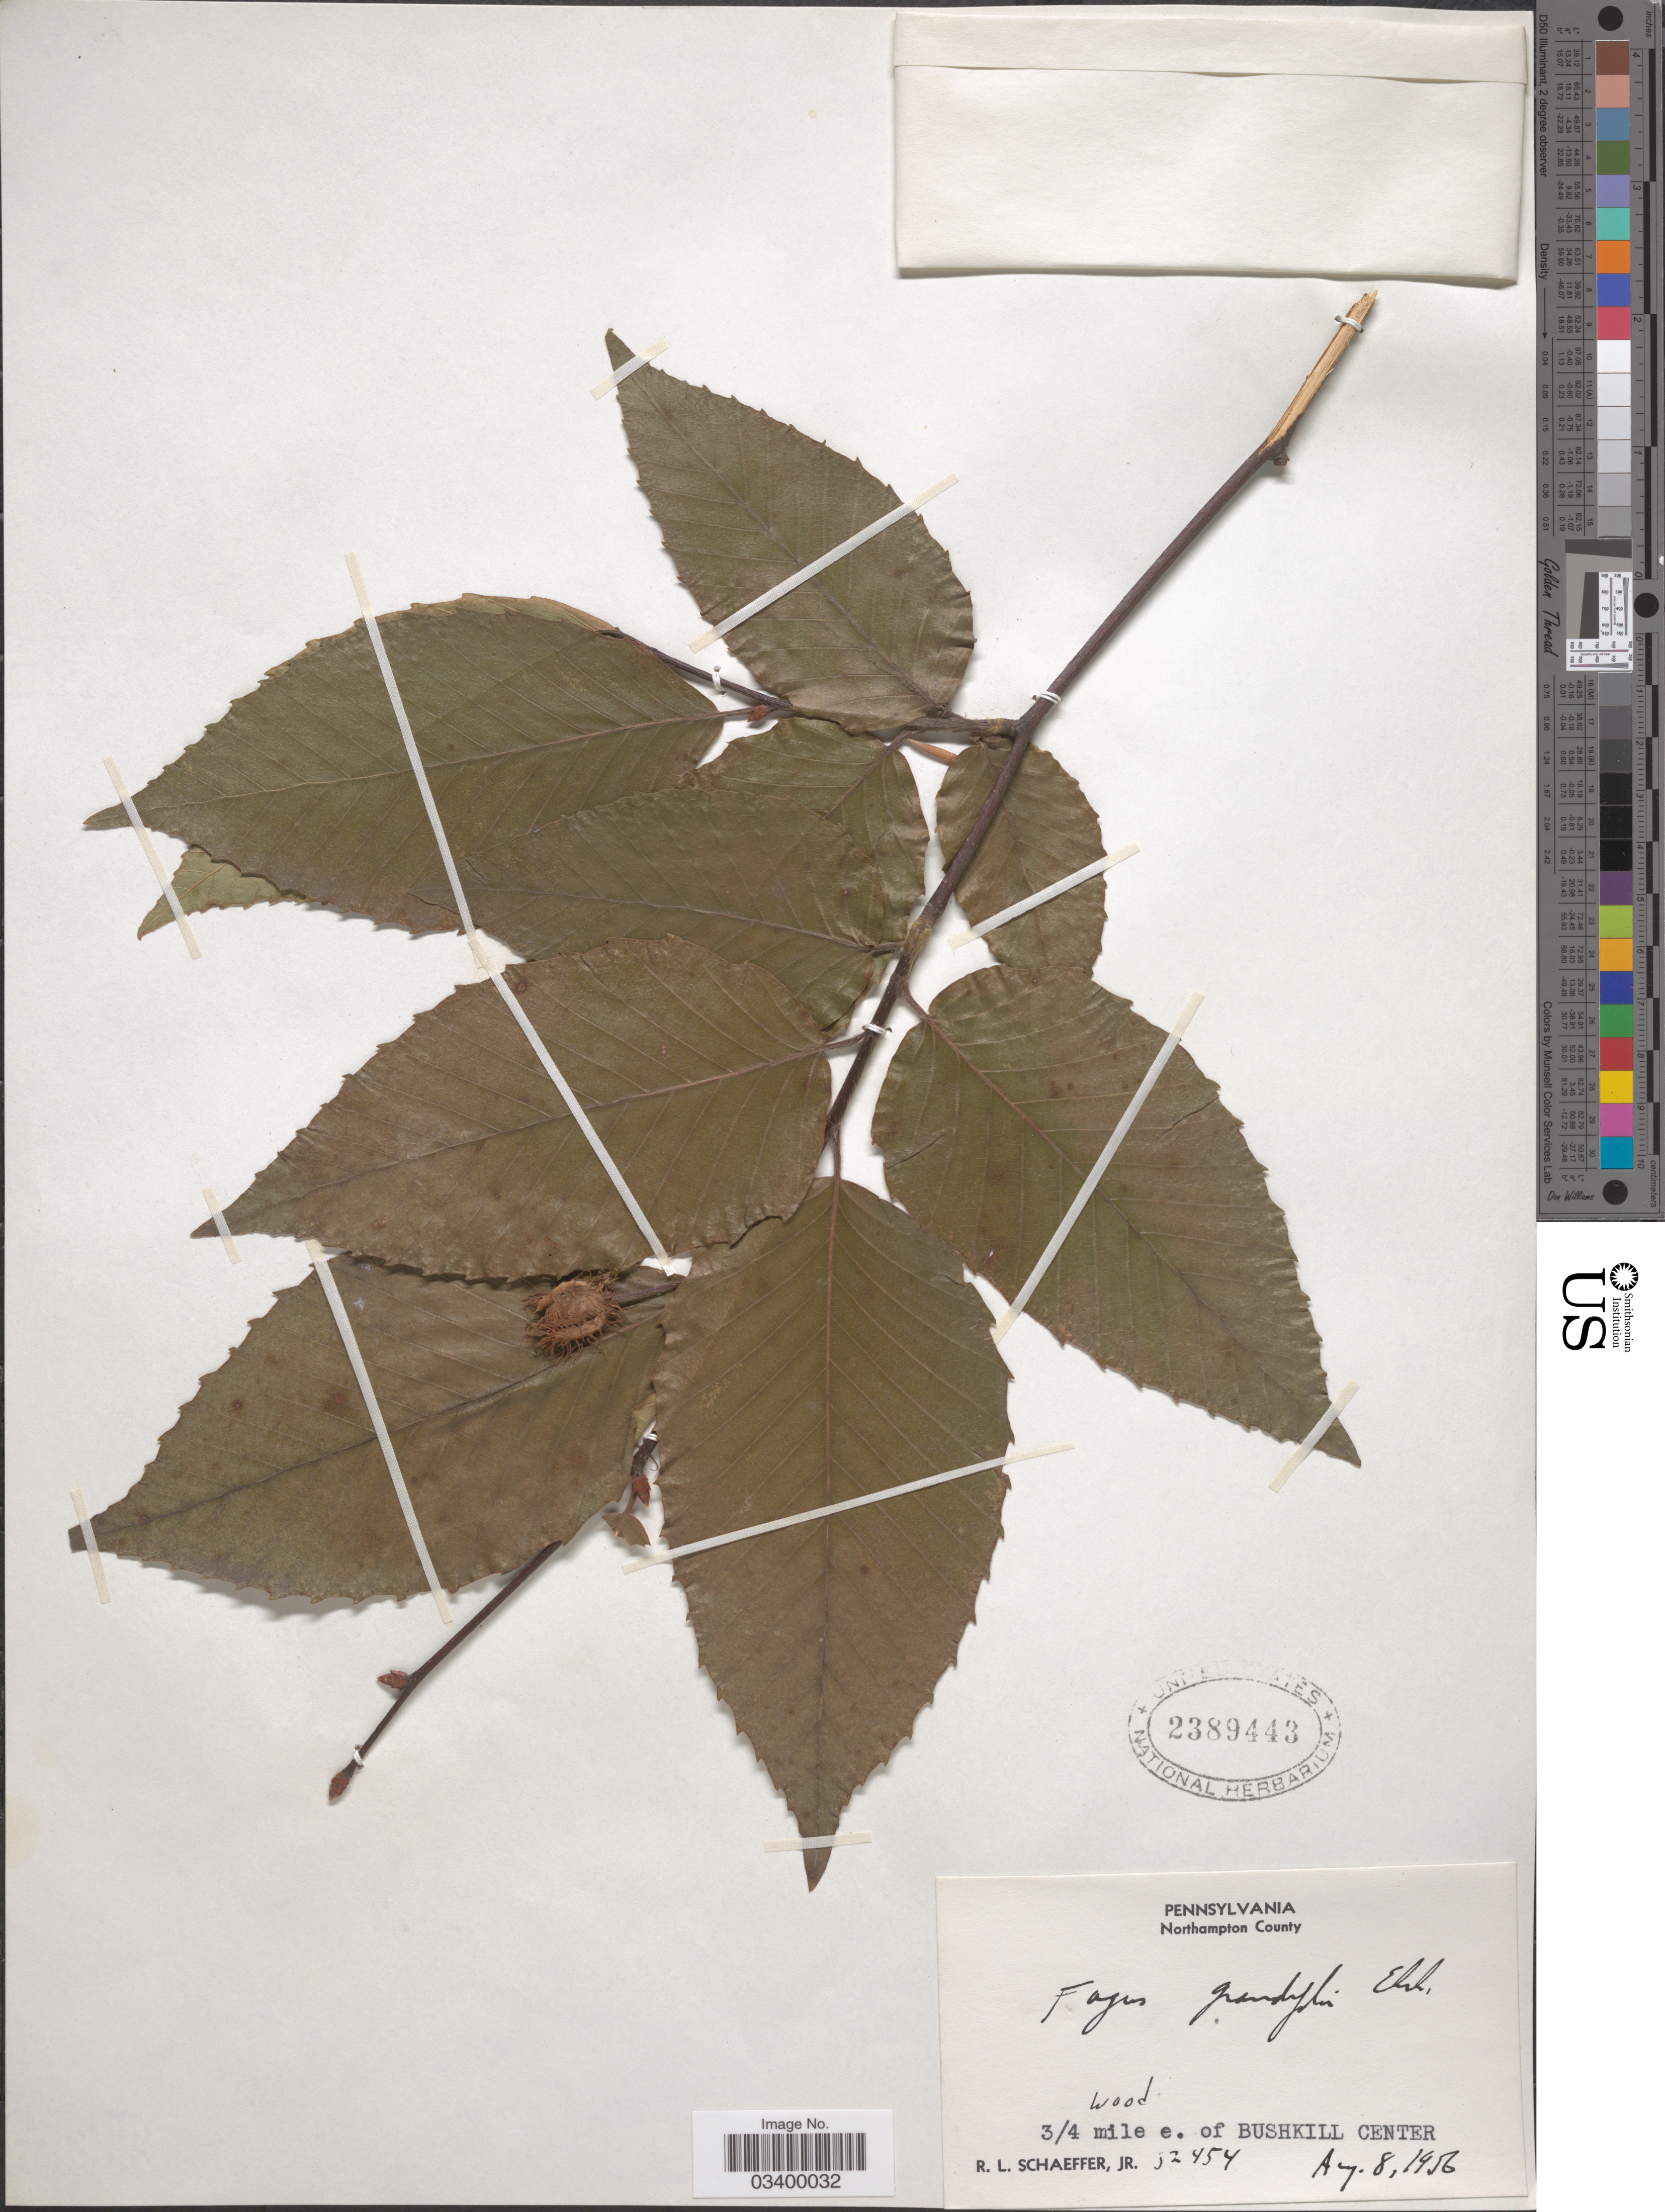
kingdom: Plantae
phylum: Tracheophyta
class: Magnoliopsida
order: Fagales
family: Fagaceae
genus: Fagus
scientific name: Fagus grandifolia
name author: Ehrh.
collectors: R. L. Schaeffer Jr.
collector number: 52454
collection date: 1956-08-08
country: United States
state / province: Pennsylvania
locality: Northampton County. ¾ mile e. of Bushkill Center.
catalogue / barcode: US 2389443